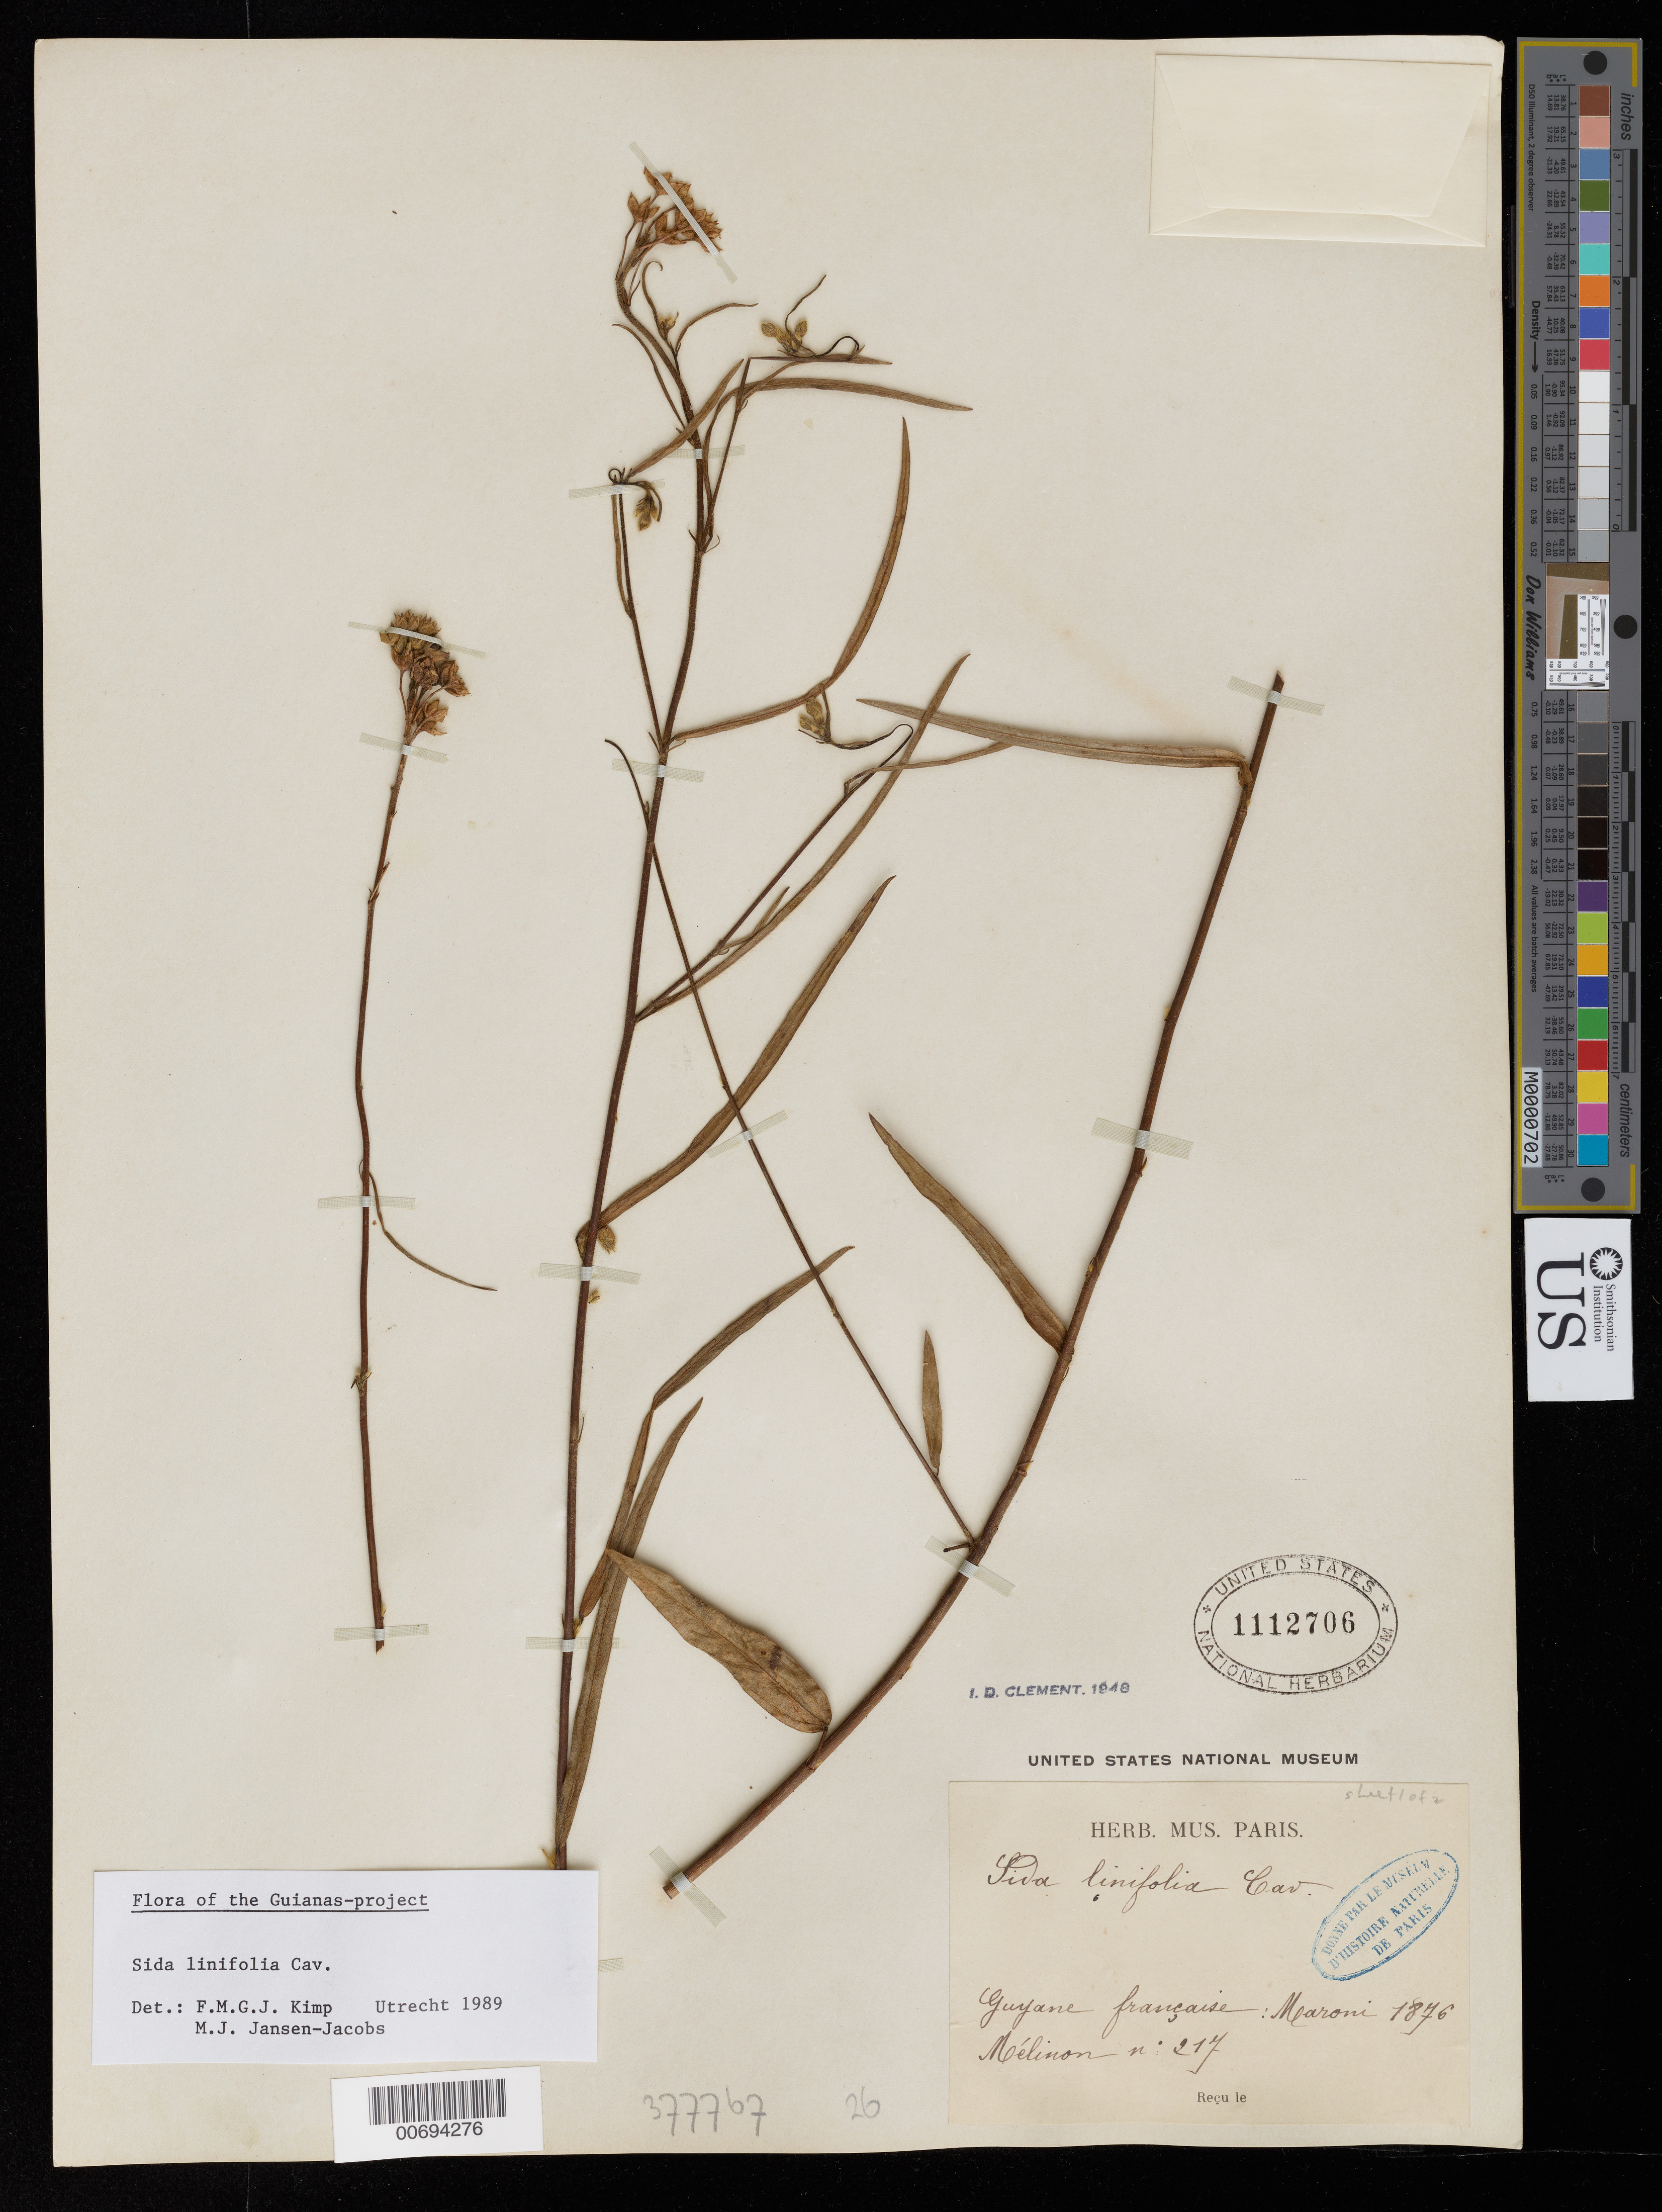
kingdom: Plantae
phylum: Tracheophyta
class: Magnoliopsida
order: Malvales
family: Malvaceae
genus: Sida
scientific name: Sida linifolia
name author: Cav.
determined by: Kimp, F. M.; Jansen-Jacobs, M. J.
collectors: E. Mélinon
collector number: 217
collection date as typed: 1876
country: French Guiana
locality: Maroni R.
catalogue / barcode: US 1112706